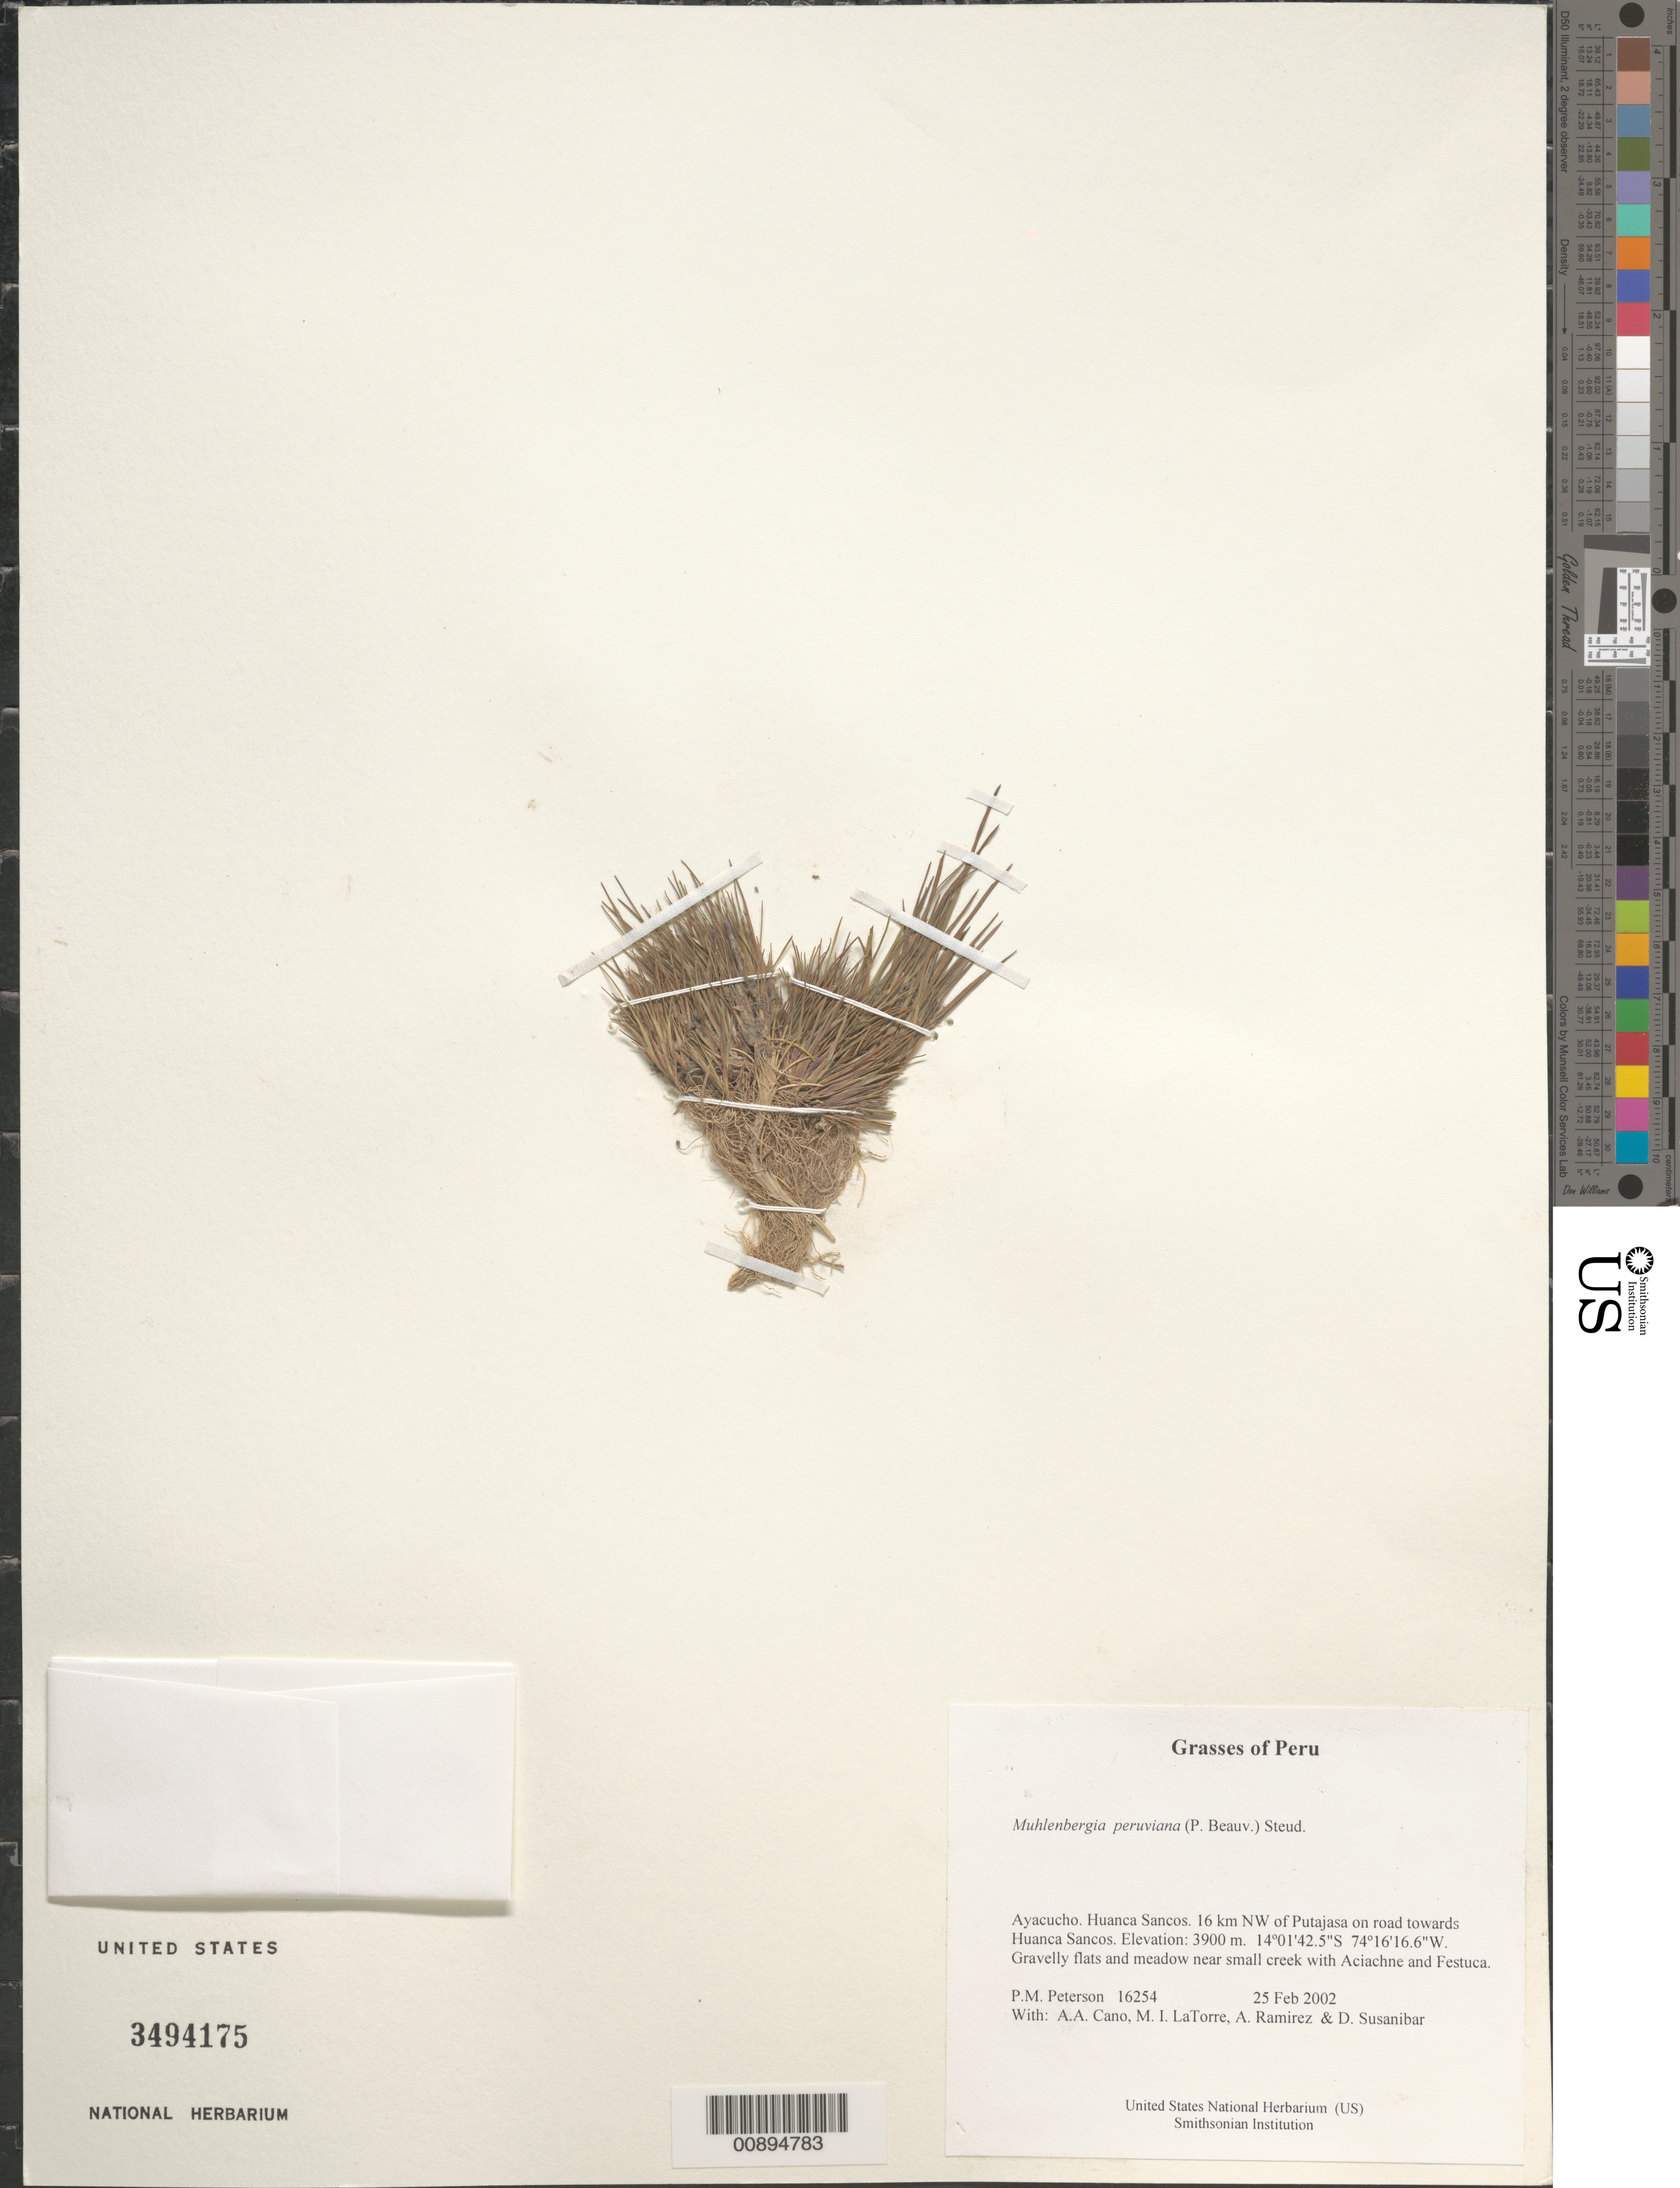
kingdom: Plantae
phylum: Tracheophyta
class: Liliopsida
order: Poales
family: Poaceae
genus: Muhlenbergia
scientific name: Muhlenbergia peruviana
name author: (P. Beauv.) Steud.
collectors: P. M. Peterson, A. Cano, M. I. La Torre, A. Ramírez & D. Susanibar Cruz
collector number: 16254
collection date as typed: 25 Feb 2002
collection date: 2002-02-25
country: Peru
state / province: Ayacucho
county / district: Huanca Sancos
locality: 16 km NW of Putajasa on road towards Huanca Sancos.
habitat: Gravelly flats and meadow near small creek with ~Aciachne and Festuca~.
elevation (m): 3900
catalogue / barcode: US 3494175